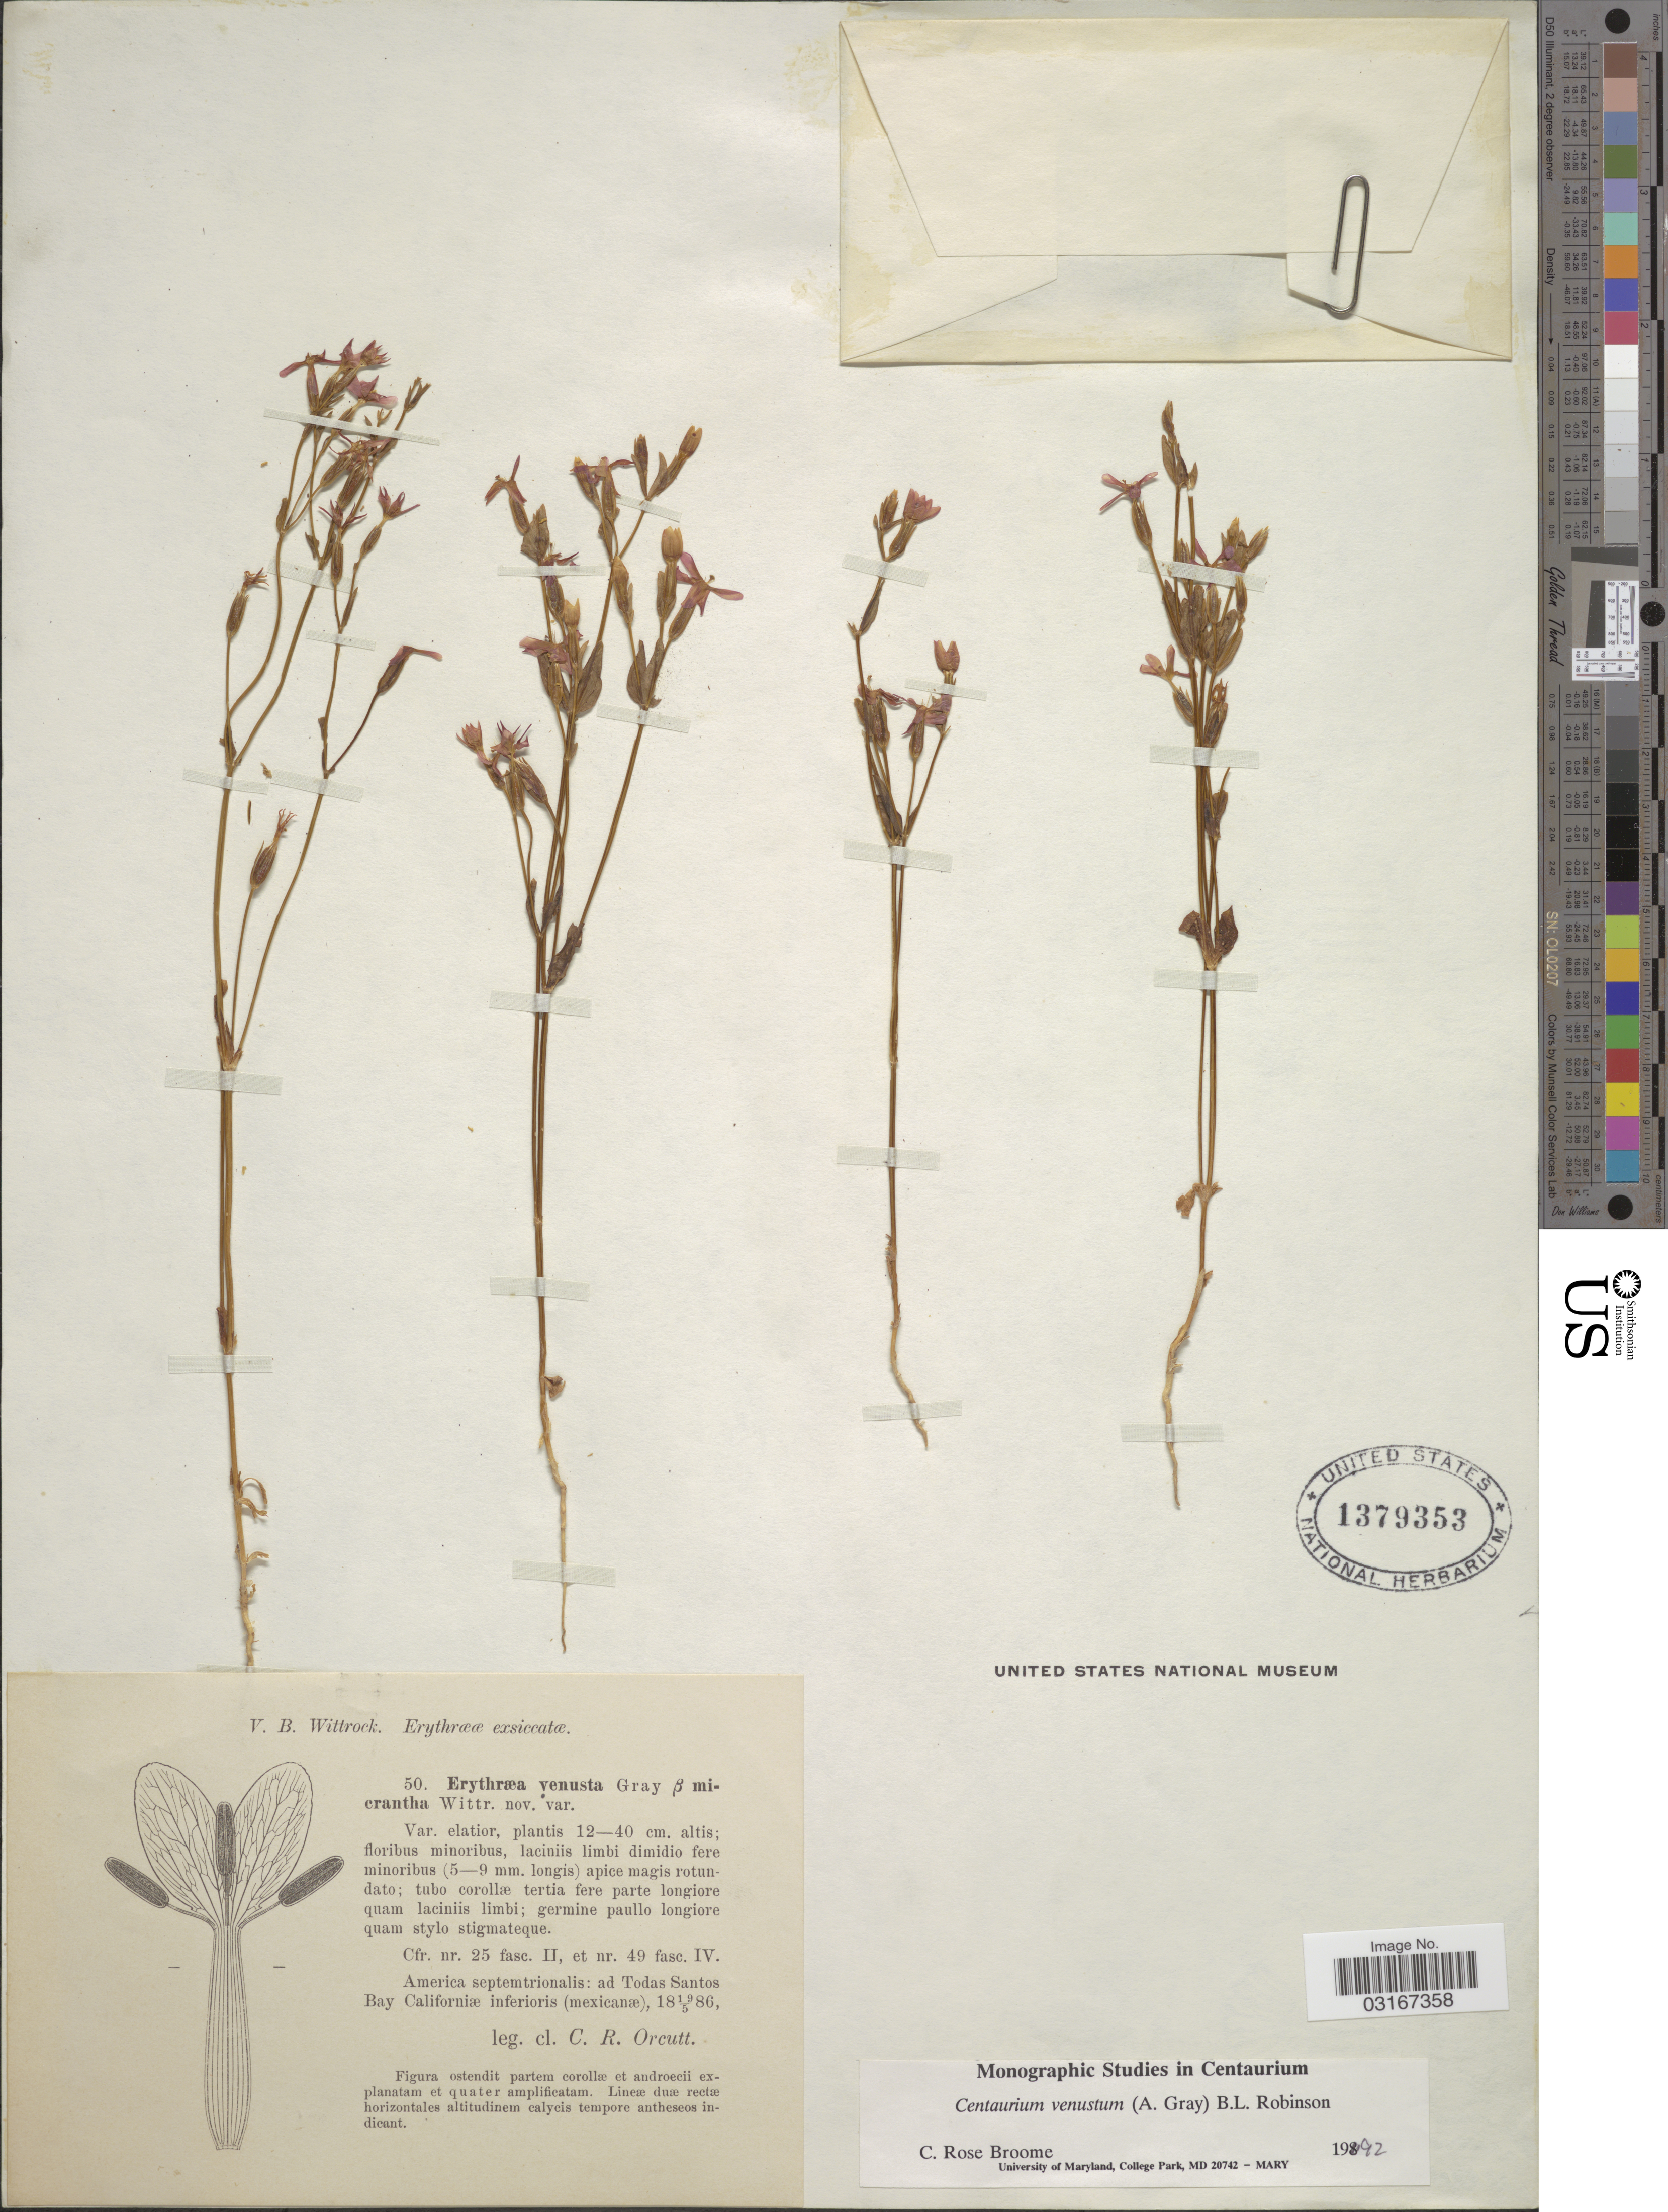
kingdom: Plantae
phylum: Tracheophyta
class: Magnoliopsida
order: Gentianales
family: Gentianaceae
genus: Centaurium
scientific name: Centaurium venustum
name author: (A. Gray) B.L. Rob.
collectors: C. R. Orcutt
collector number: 50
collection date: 1886-05-19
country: Mexico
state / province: Baja California Sur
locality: America septemtrionalis: ad Todas Santos, Bay Californiæ inferioris.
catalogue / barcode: US 1379353